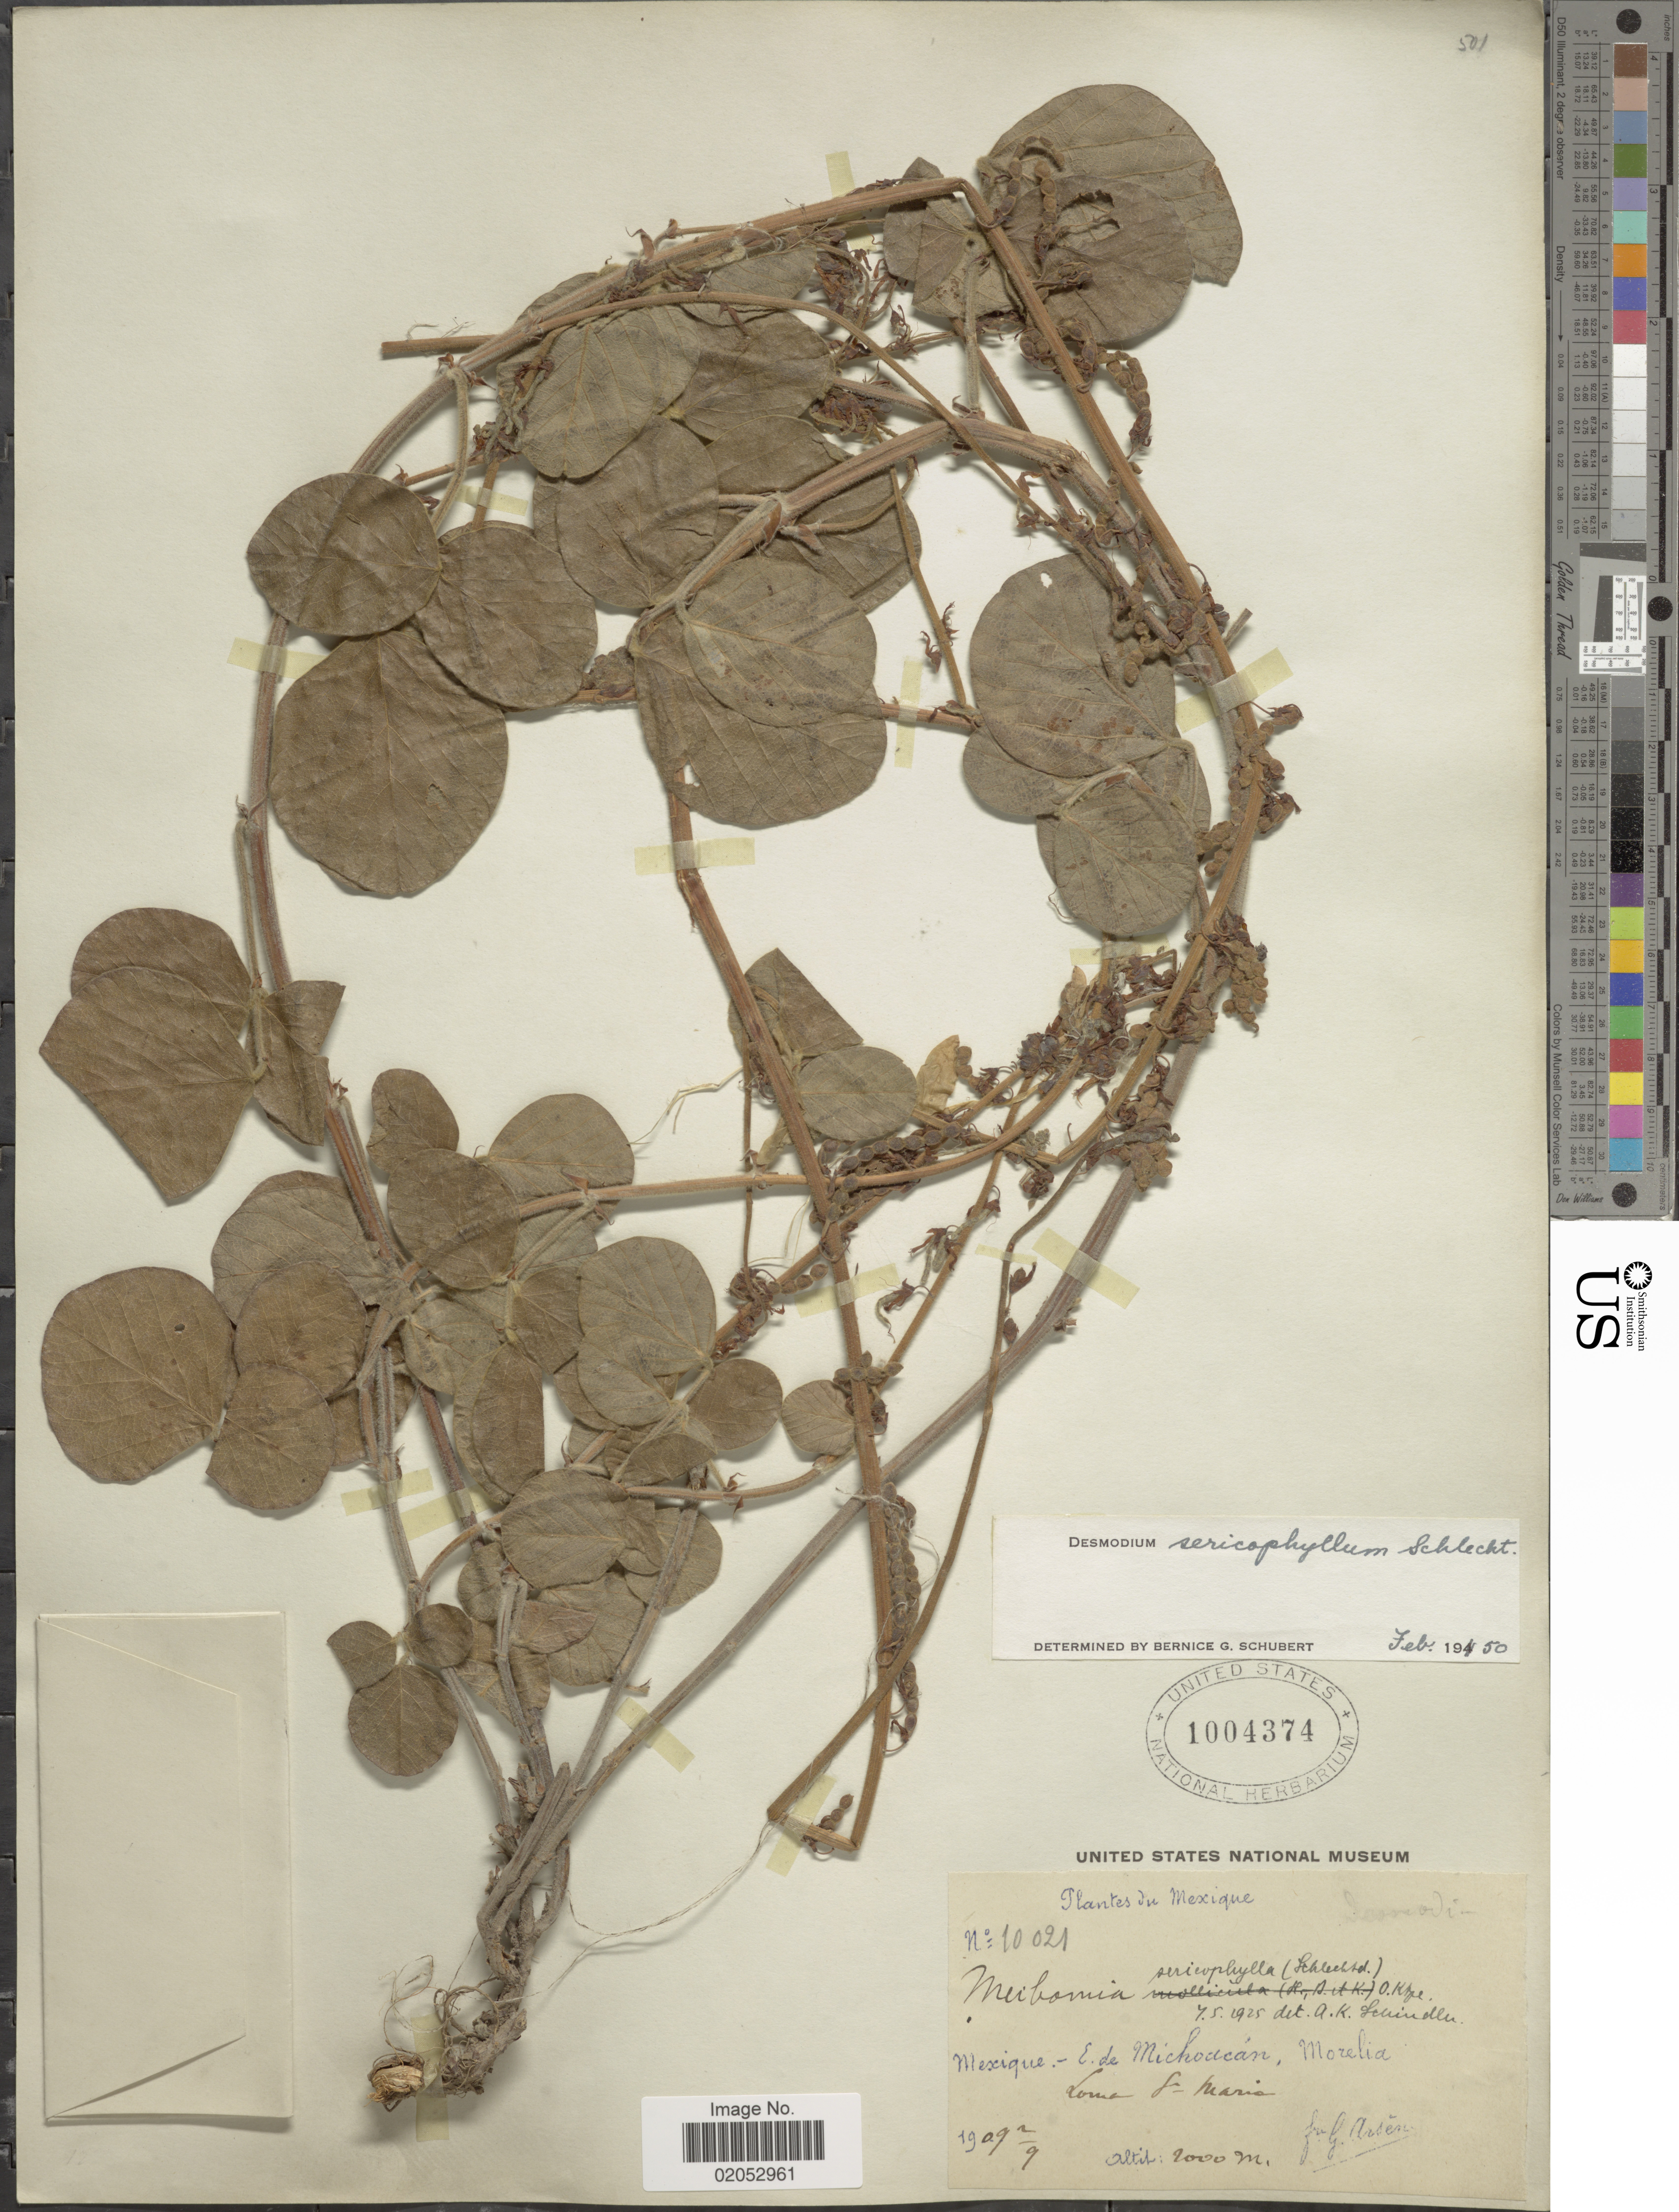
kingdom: Plantae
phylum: Tracheophyta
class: Magnoliopsida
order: Fabales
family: Fabaceae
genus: Desmodium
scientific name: Desmodium sericophyllum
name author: Schltdl.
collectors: Bro. G. Arsène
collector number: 10021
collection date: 1909-09-02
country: Mexico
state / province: Michoacán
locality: E. de Michoacan, Morleia, Loma Sta. Maria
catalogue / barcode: US 1004374